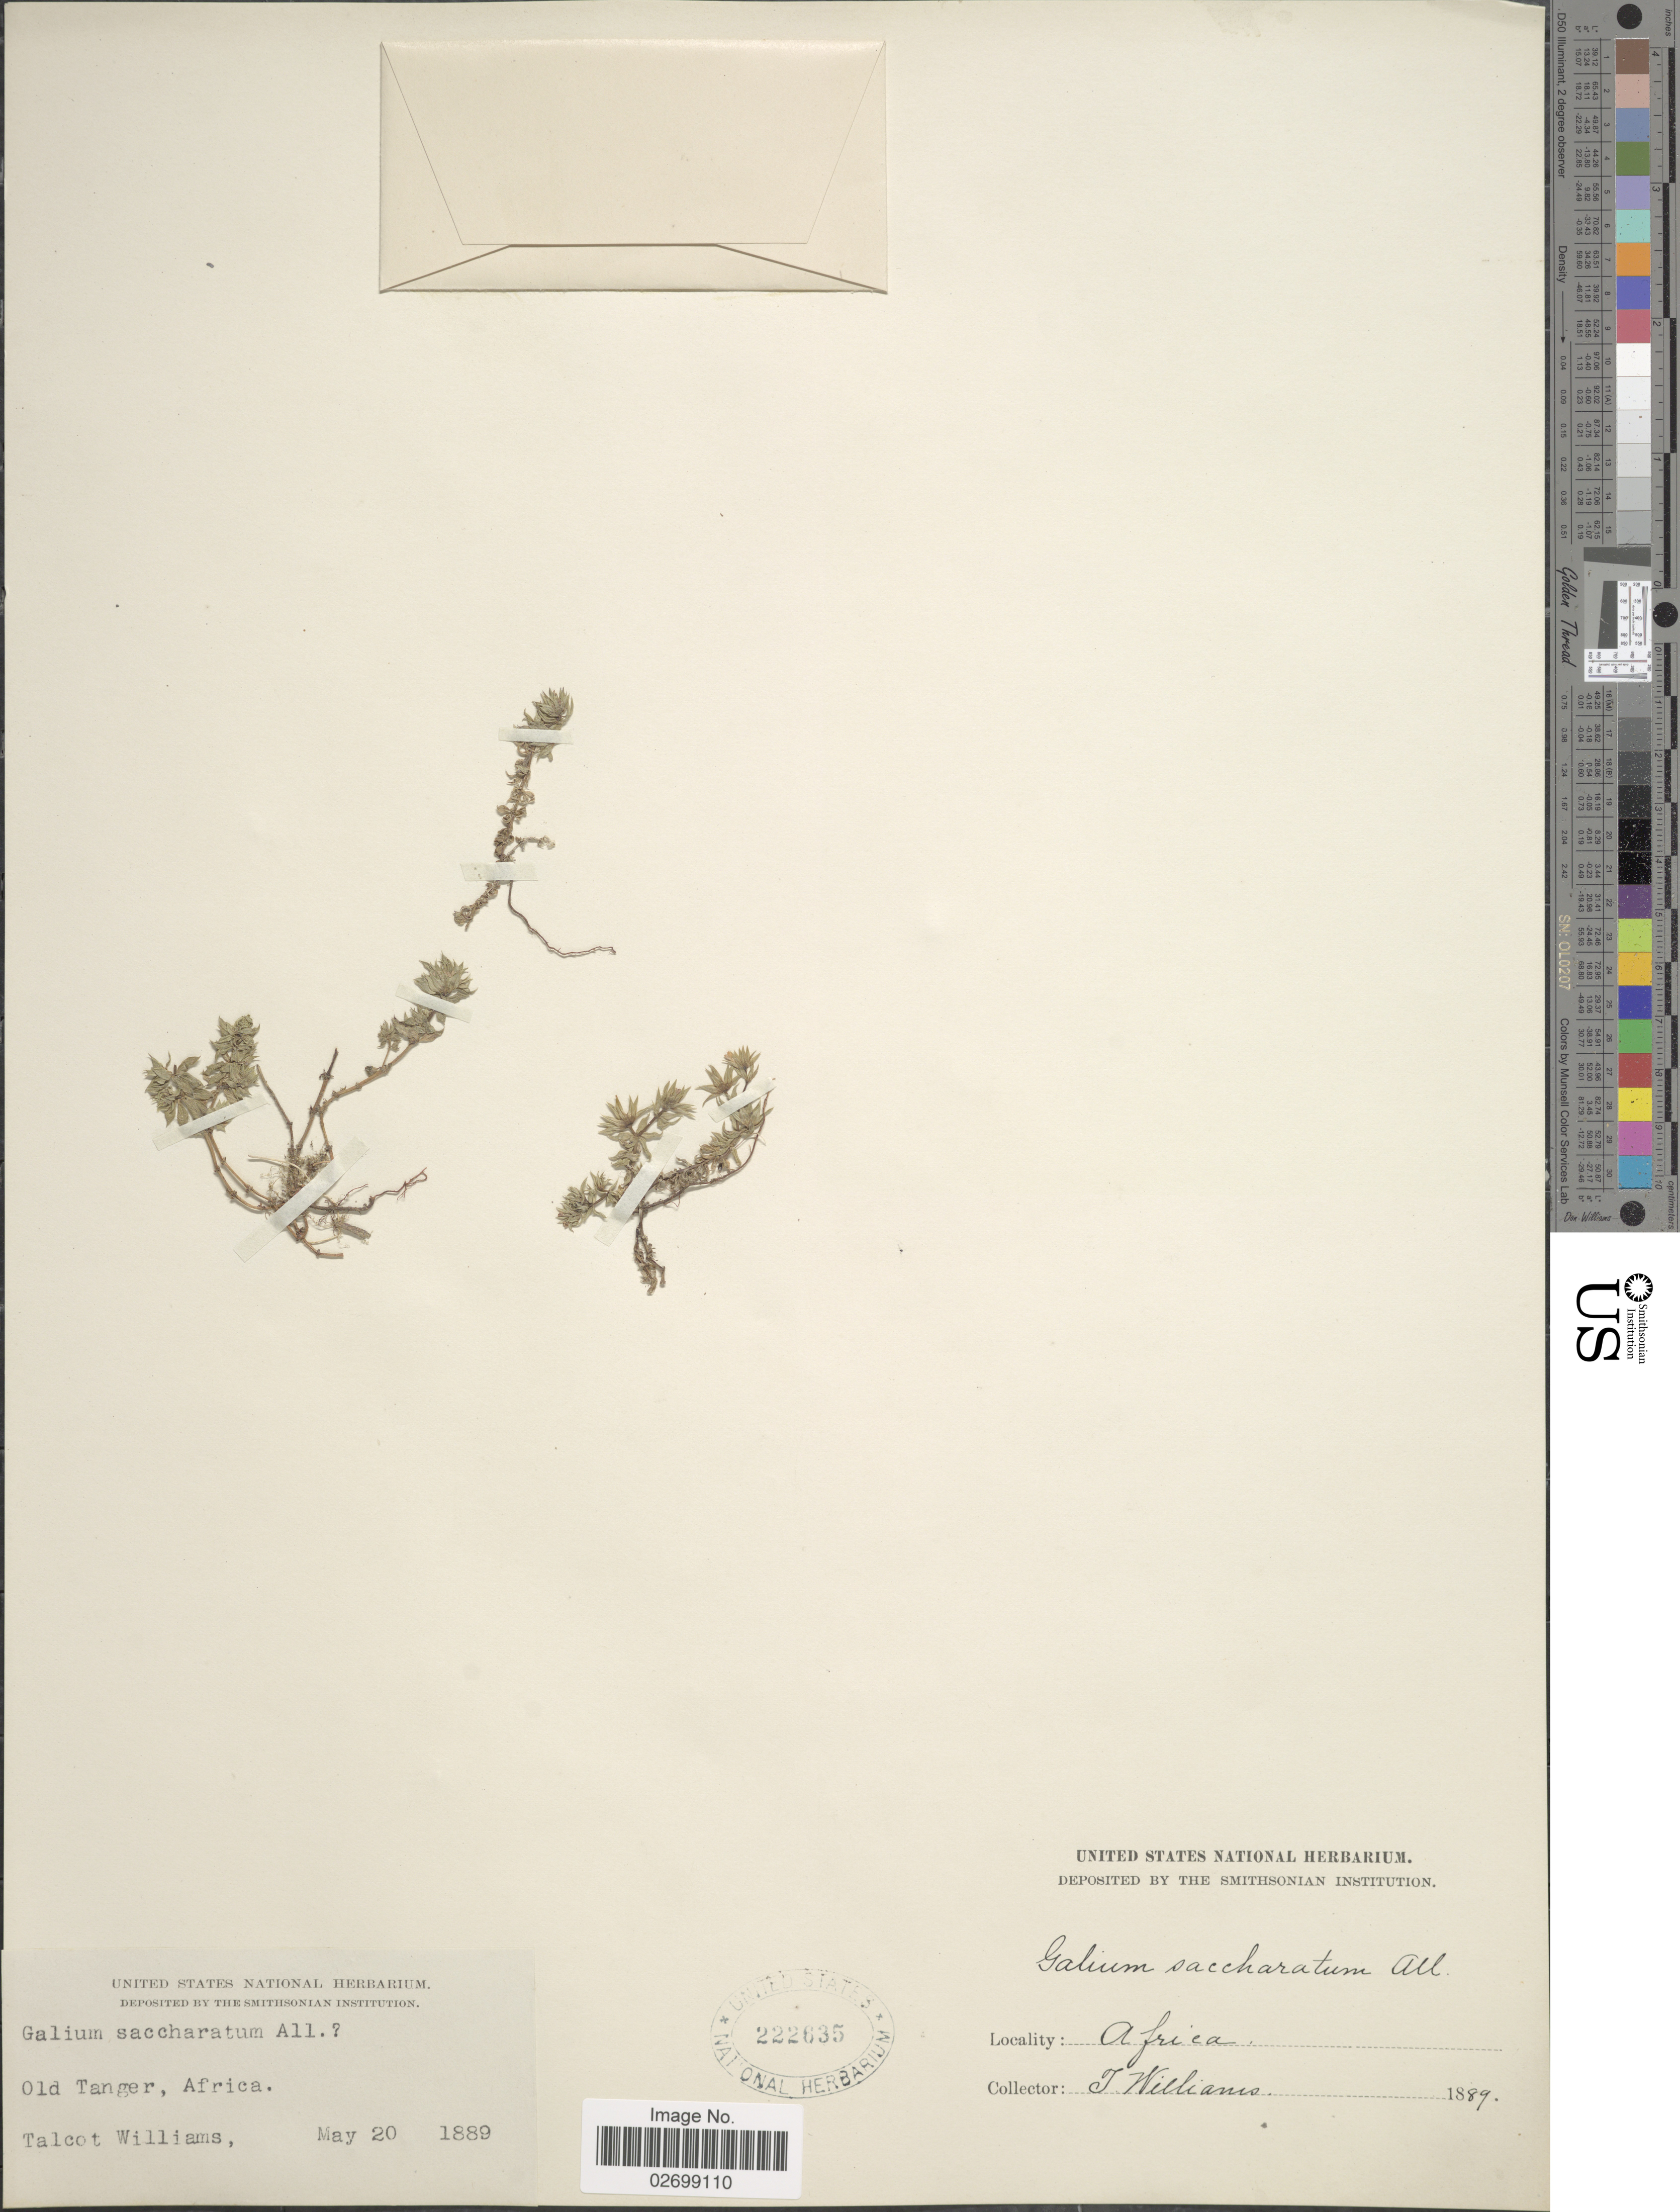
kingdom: Plantae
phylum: Tracheophyta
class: Magnoliopsida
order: Gentianales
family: Rubiaceae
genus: Galium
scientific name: Galium saccharatum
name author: All.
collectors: T. Williams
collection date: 1889-05-20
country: Morocco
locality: Old Tanger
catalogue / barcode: US 222635